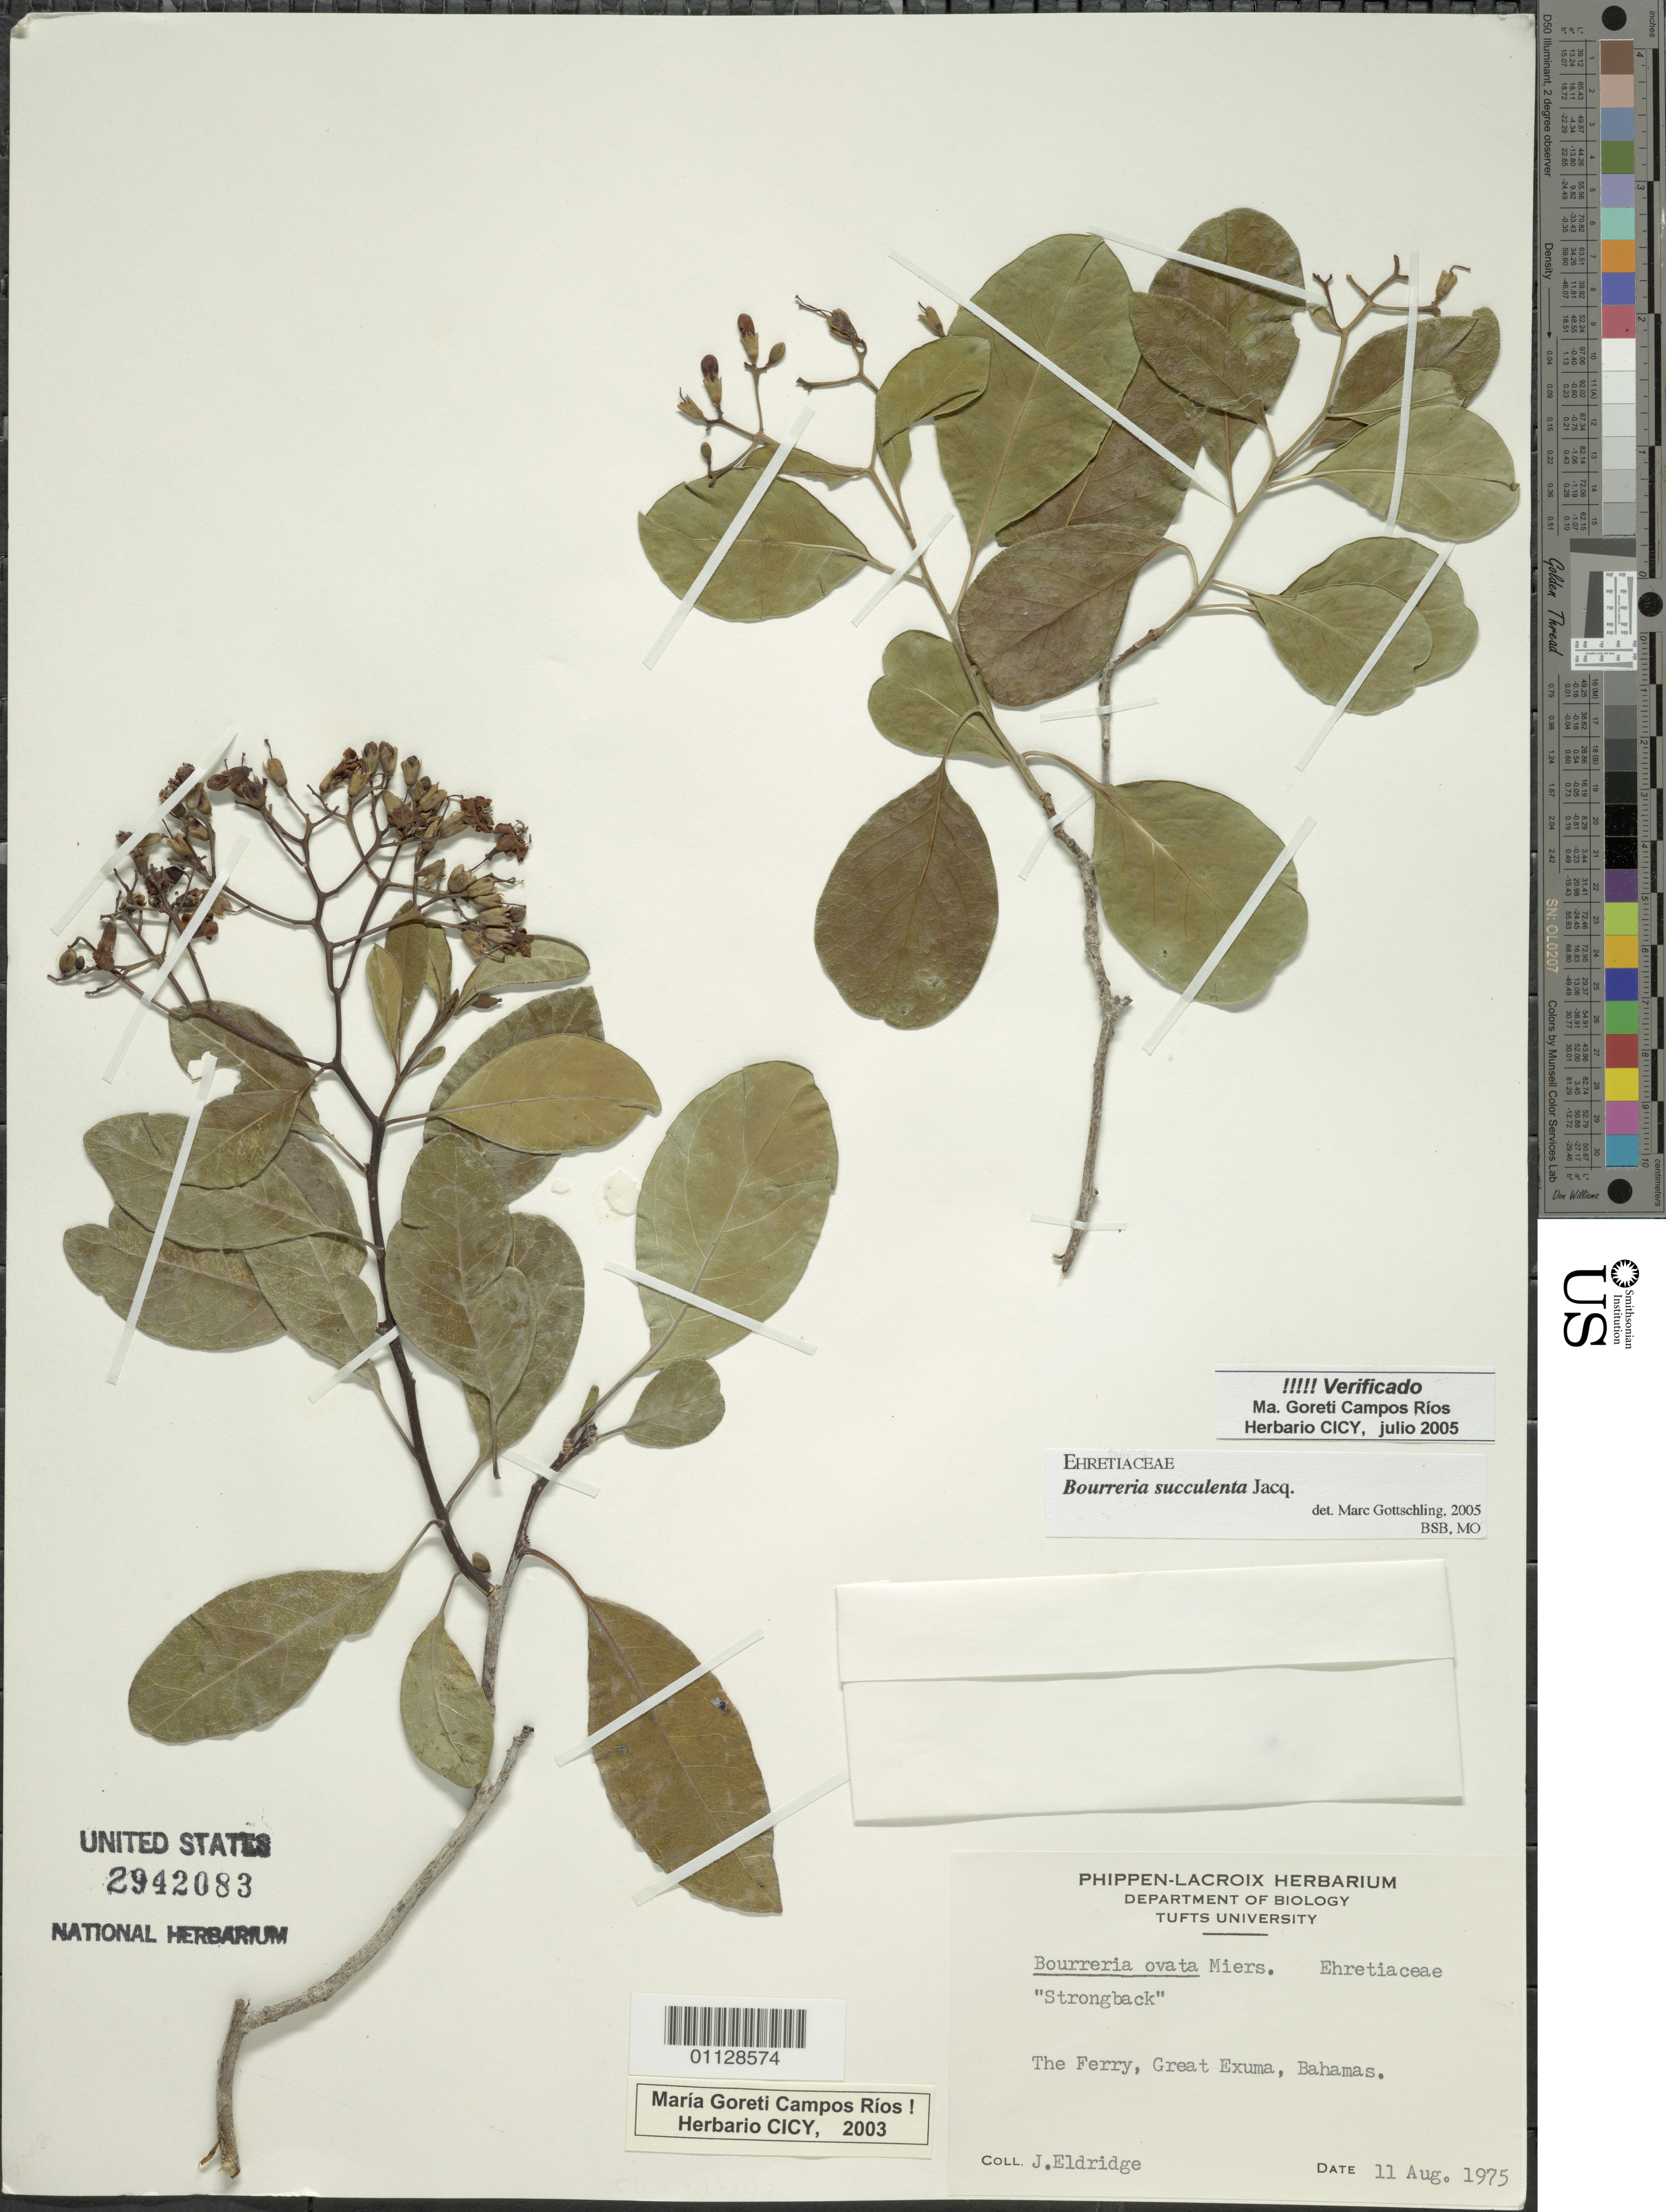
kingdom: Plantae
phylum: Tracheophyta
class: Magnoliopsida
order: Boraginales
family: Ehretiaceae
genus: Bourreria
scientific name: Bourreria succulenta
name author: Jacq.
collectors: J. Eldridge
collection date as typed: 11 Aug 1975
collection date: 1975-08-11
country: Bahamas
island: Great Exuma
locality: The Ferry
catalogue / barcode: US 2942083